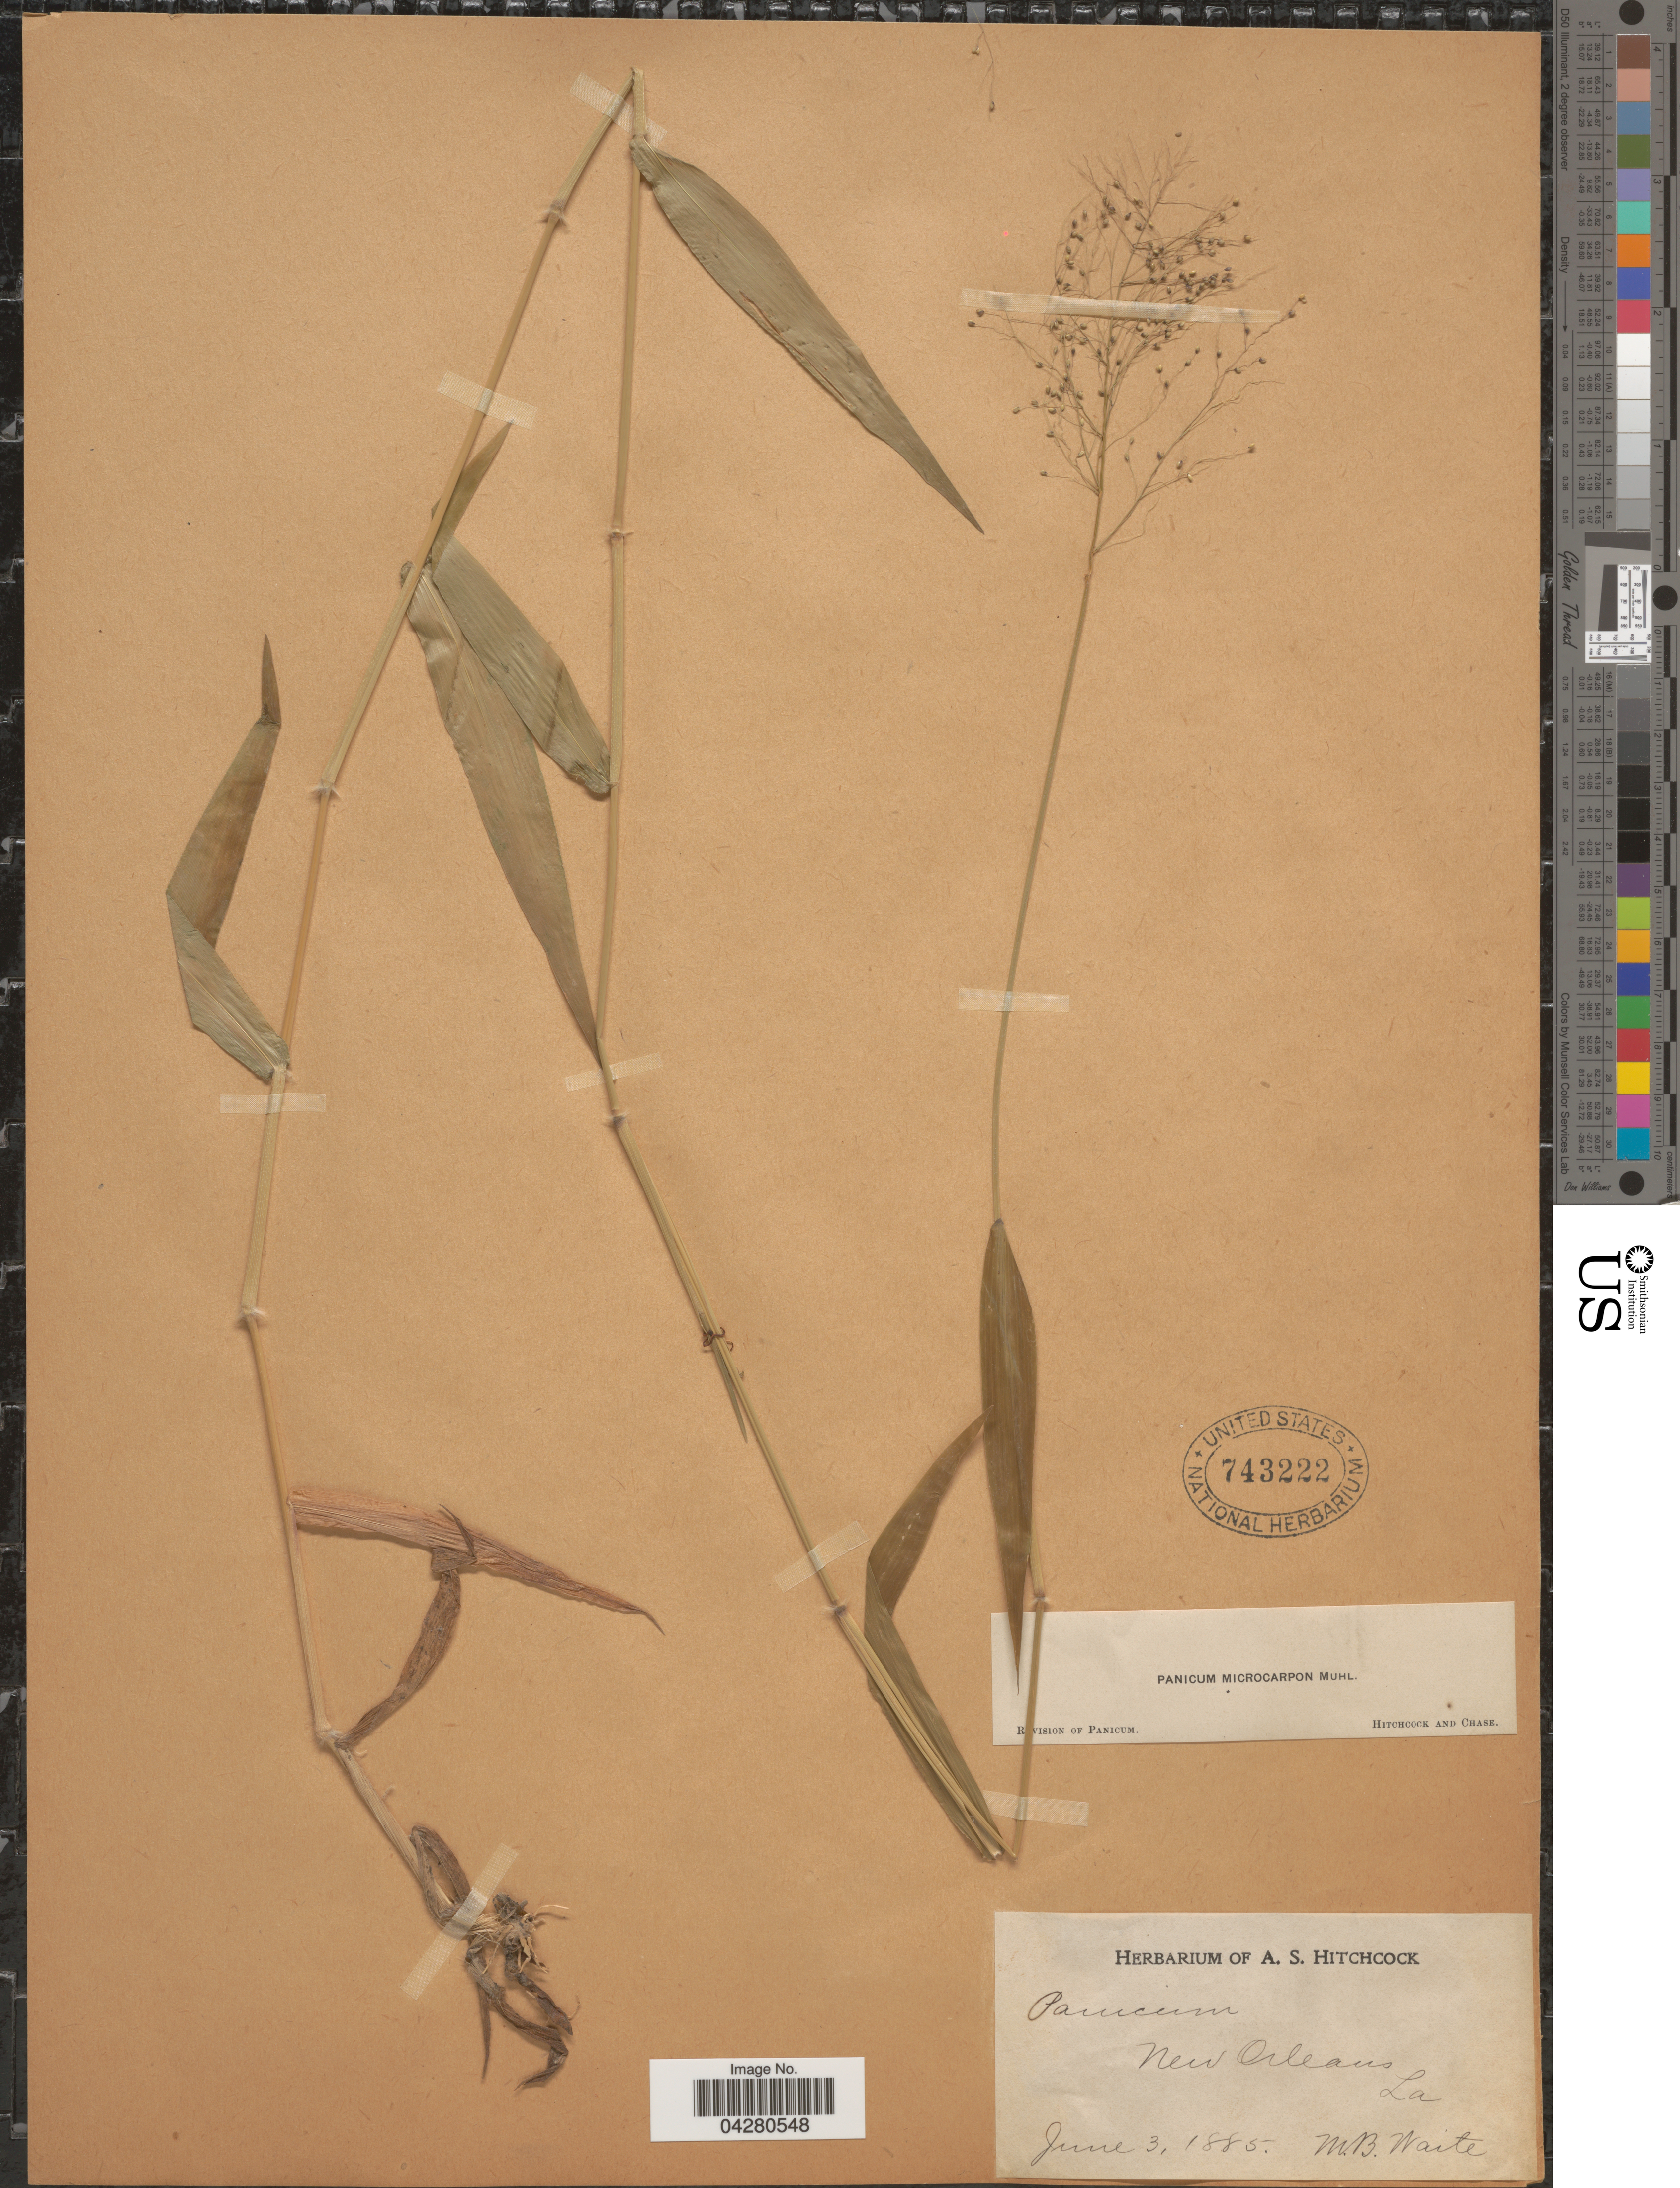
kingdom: Plantae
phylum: Tracheophyta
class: Liliopsida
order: Poales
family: Poaceae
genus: Dichanthelium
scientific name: Dichanthelium dichotomum var. dichotomum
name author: (L.) Gould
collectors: M. B. Waite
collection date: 1885-06-03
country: United States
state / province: Louisiana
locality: New Orleans.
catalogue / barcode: US 743222